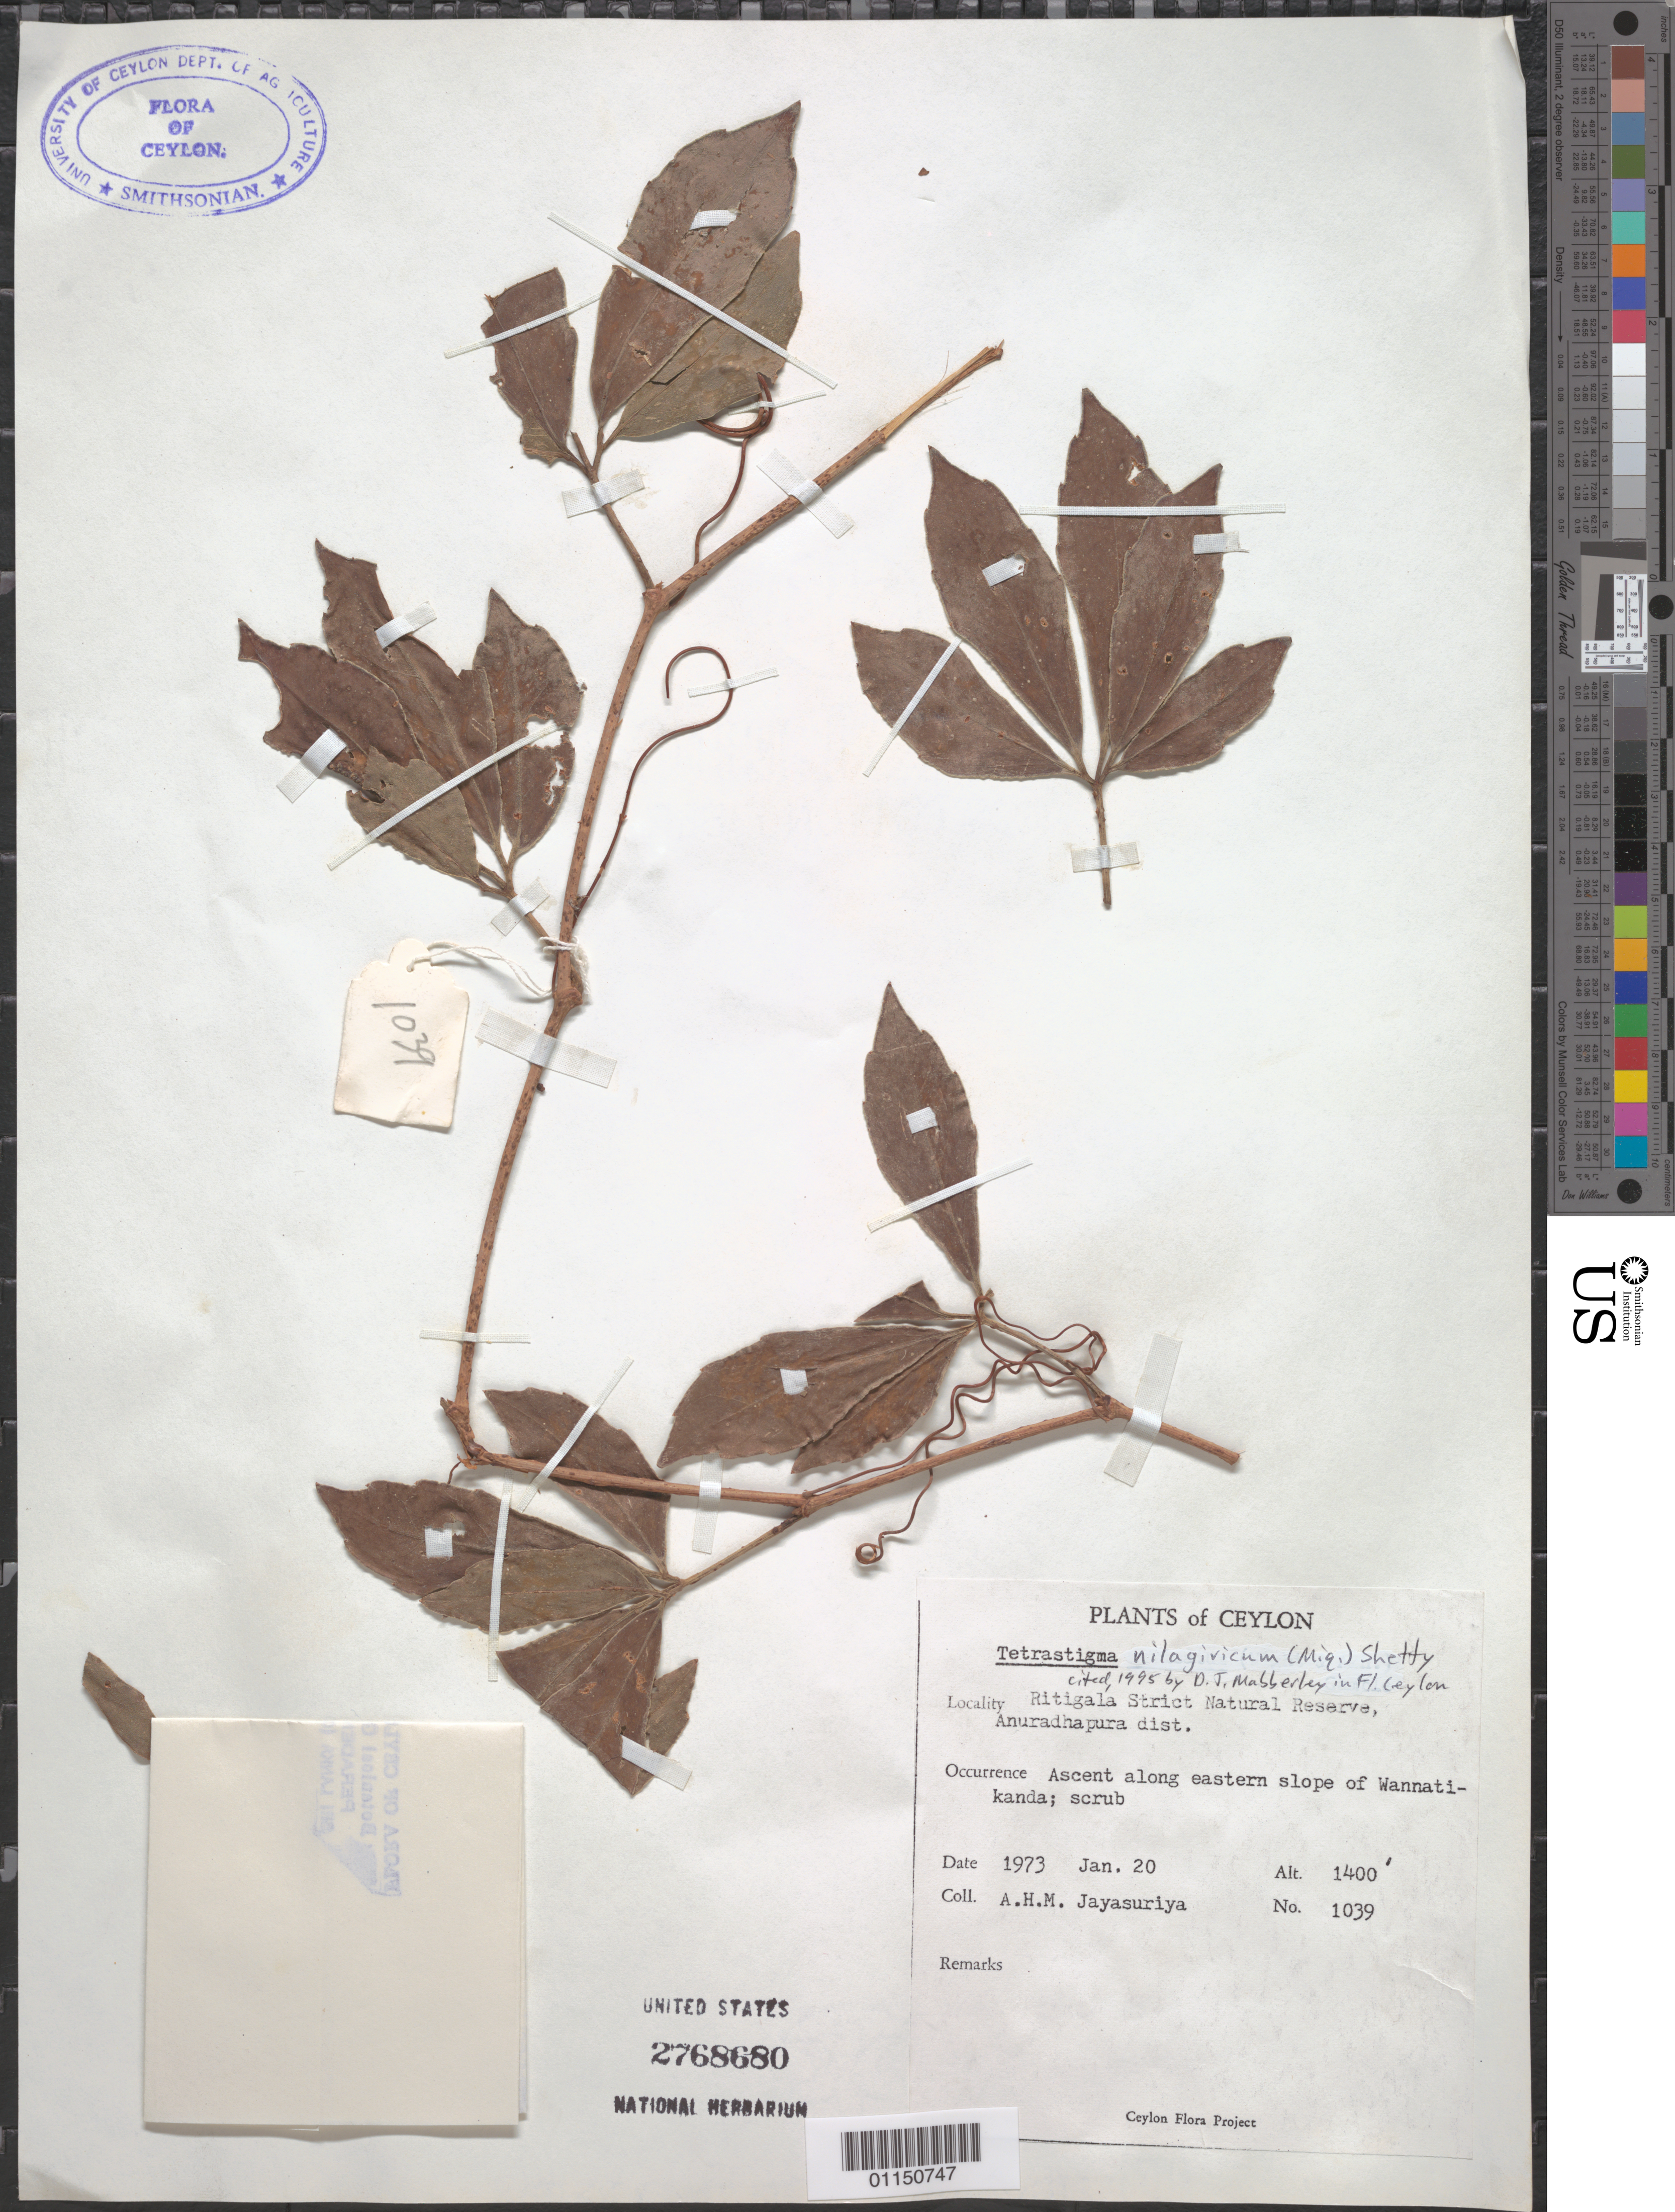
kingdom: Plantae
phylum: Tracheophyta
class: Magnoliopsida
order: Vitales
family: Vitaceae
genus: Tetrastigma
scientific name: Tetrastigma nilagiricum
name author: (Mig.) B.V. Shetty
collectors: A. H. Jayasuriya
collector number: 1039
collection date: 1973-01-20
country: Sri Lanka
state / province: Central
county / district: Anuradhapura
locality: Ritigala Strict Natural Reserve.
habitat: Scrub.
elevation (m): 1400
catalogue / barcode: US 2768680